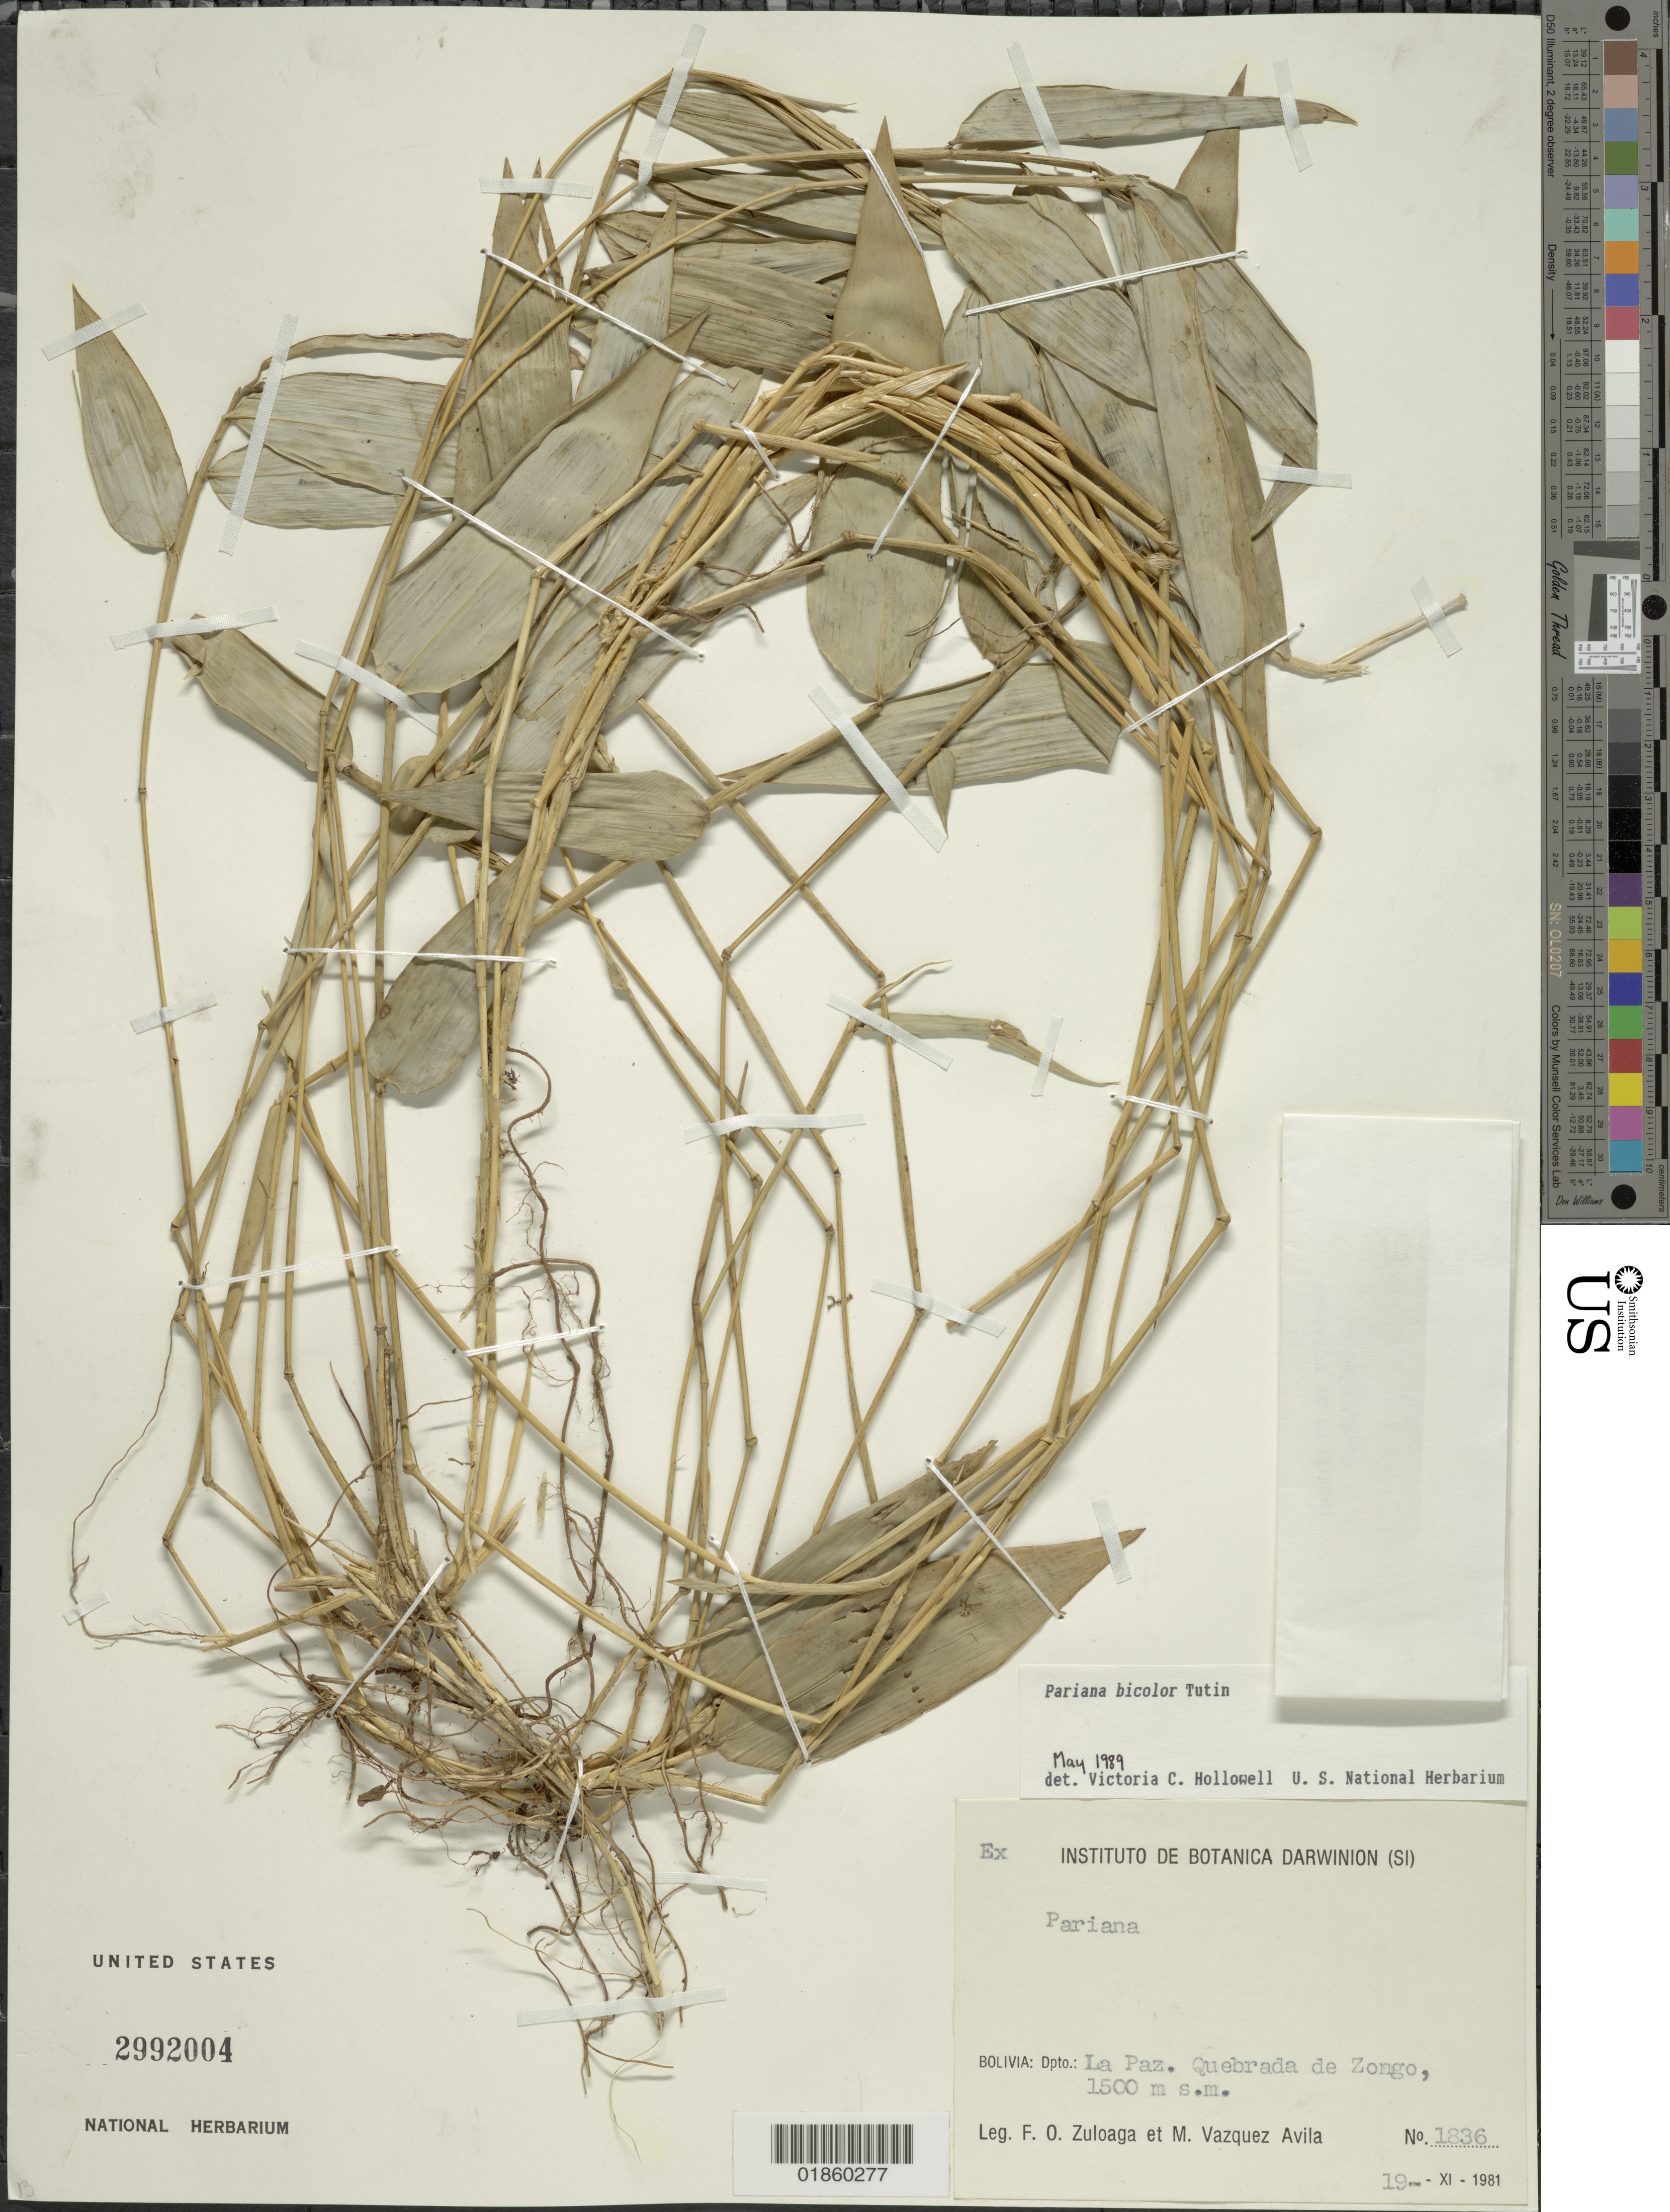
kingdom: Plantae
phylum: Tracheophyta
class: Liliopsida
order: Poales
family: Poaceae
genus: Pariana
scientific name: Pariana bicolor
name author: Tutin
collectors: F. O. Zuloaga & M. Vázquez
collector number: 1836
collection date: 1981-11-19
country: Bolivia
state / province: La Paz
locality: Quebrada de Zongo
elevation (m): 1500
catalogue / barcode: US 2992004